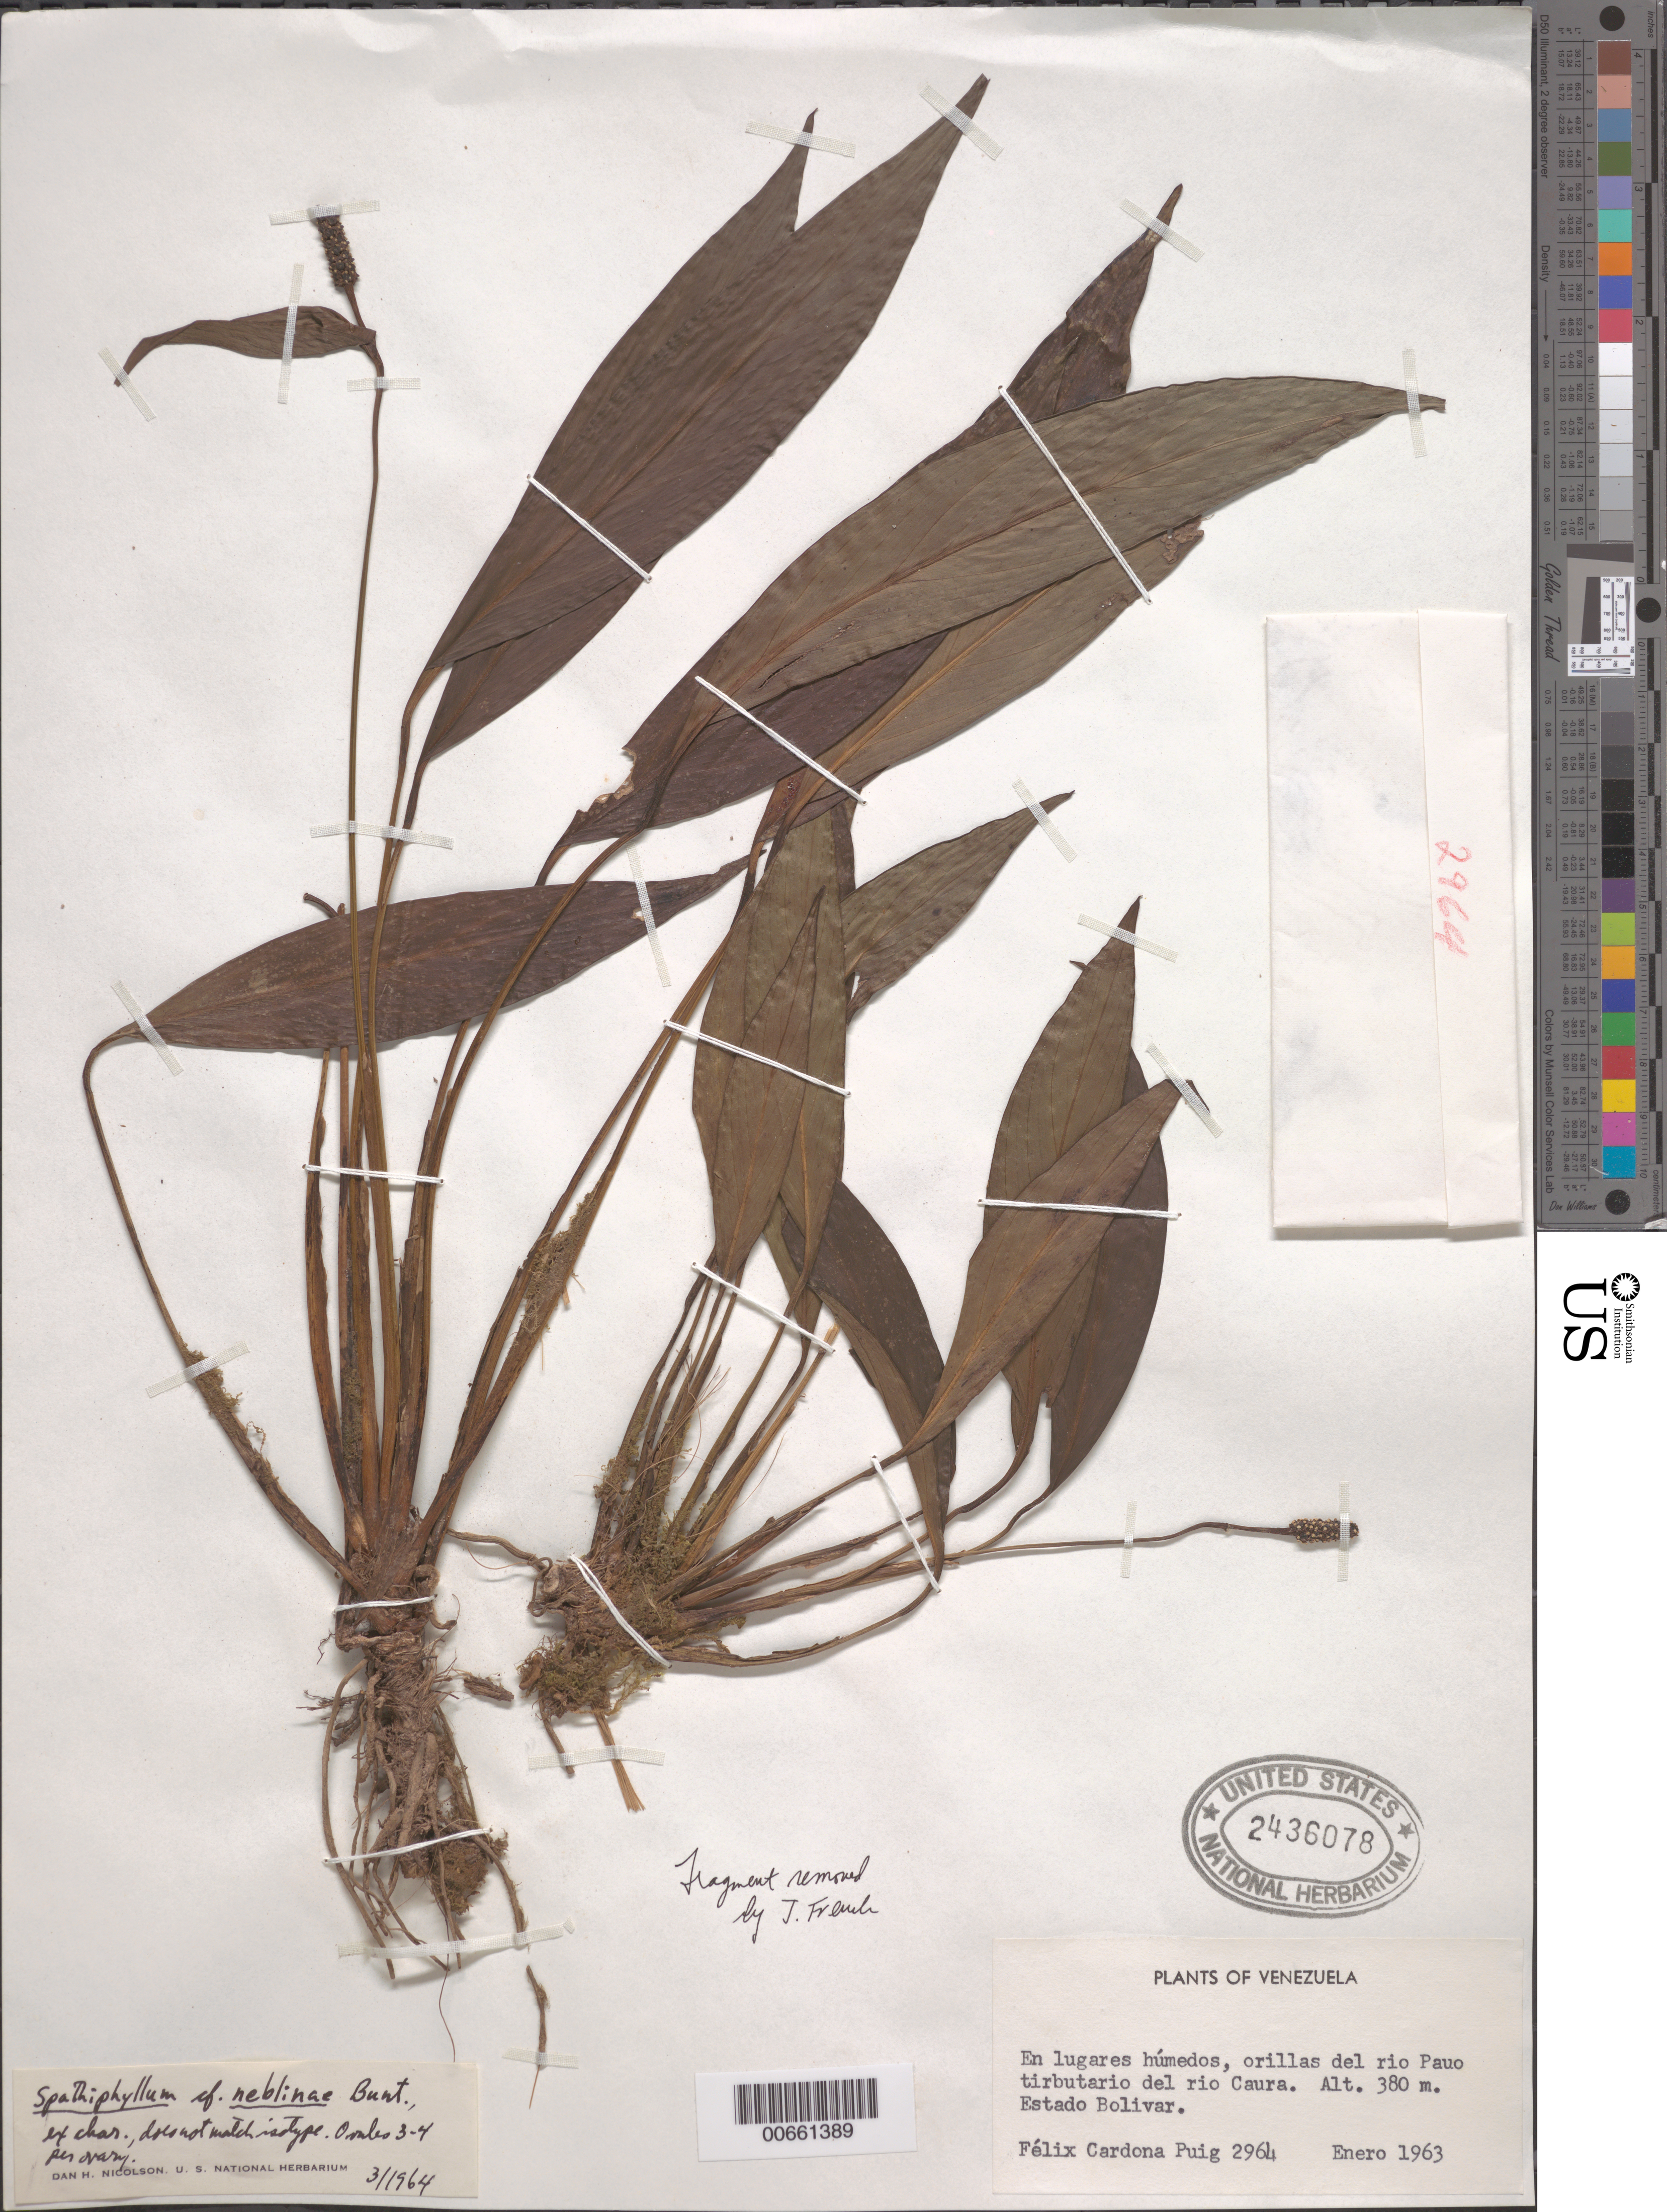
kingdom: Plantae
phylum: Tracheophyta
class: Liliopsida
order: Alismatales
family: Araceae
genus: Spathiphyllum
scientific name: Spathiphyllum neblinae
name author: G.S. Bunting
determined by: Nicolson, Dan H.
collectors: F. Cardona Puig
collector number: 2964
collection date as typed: Jan-63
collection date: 1963-01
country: Venezuela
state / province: Bolívar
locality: Río Pauo, tributario del Río Caura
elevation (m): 380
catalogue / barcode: US 2436078